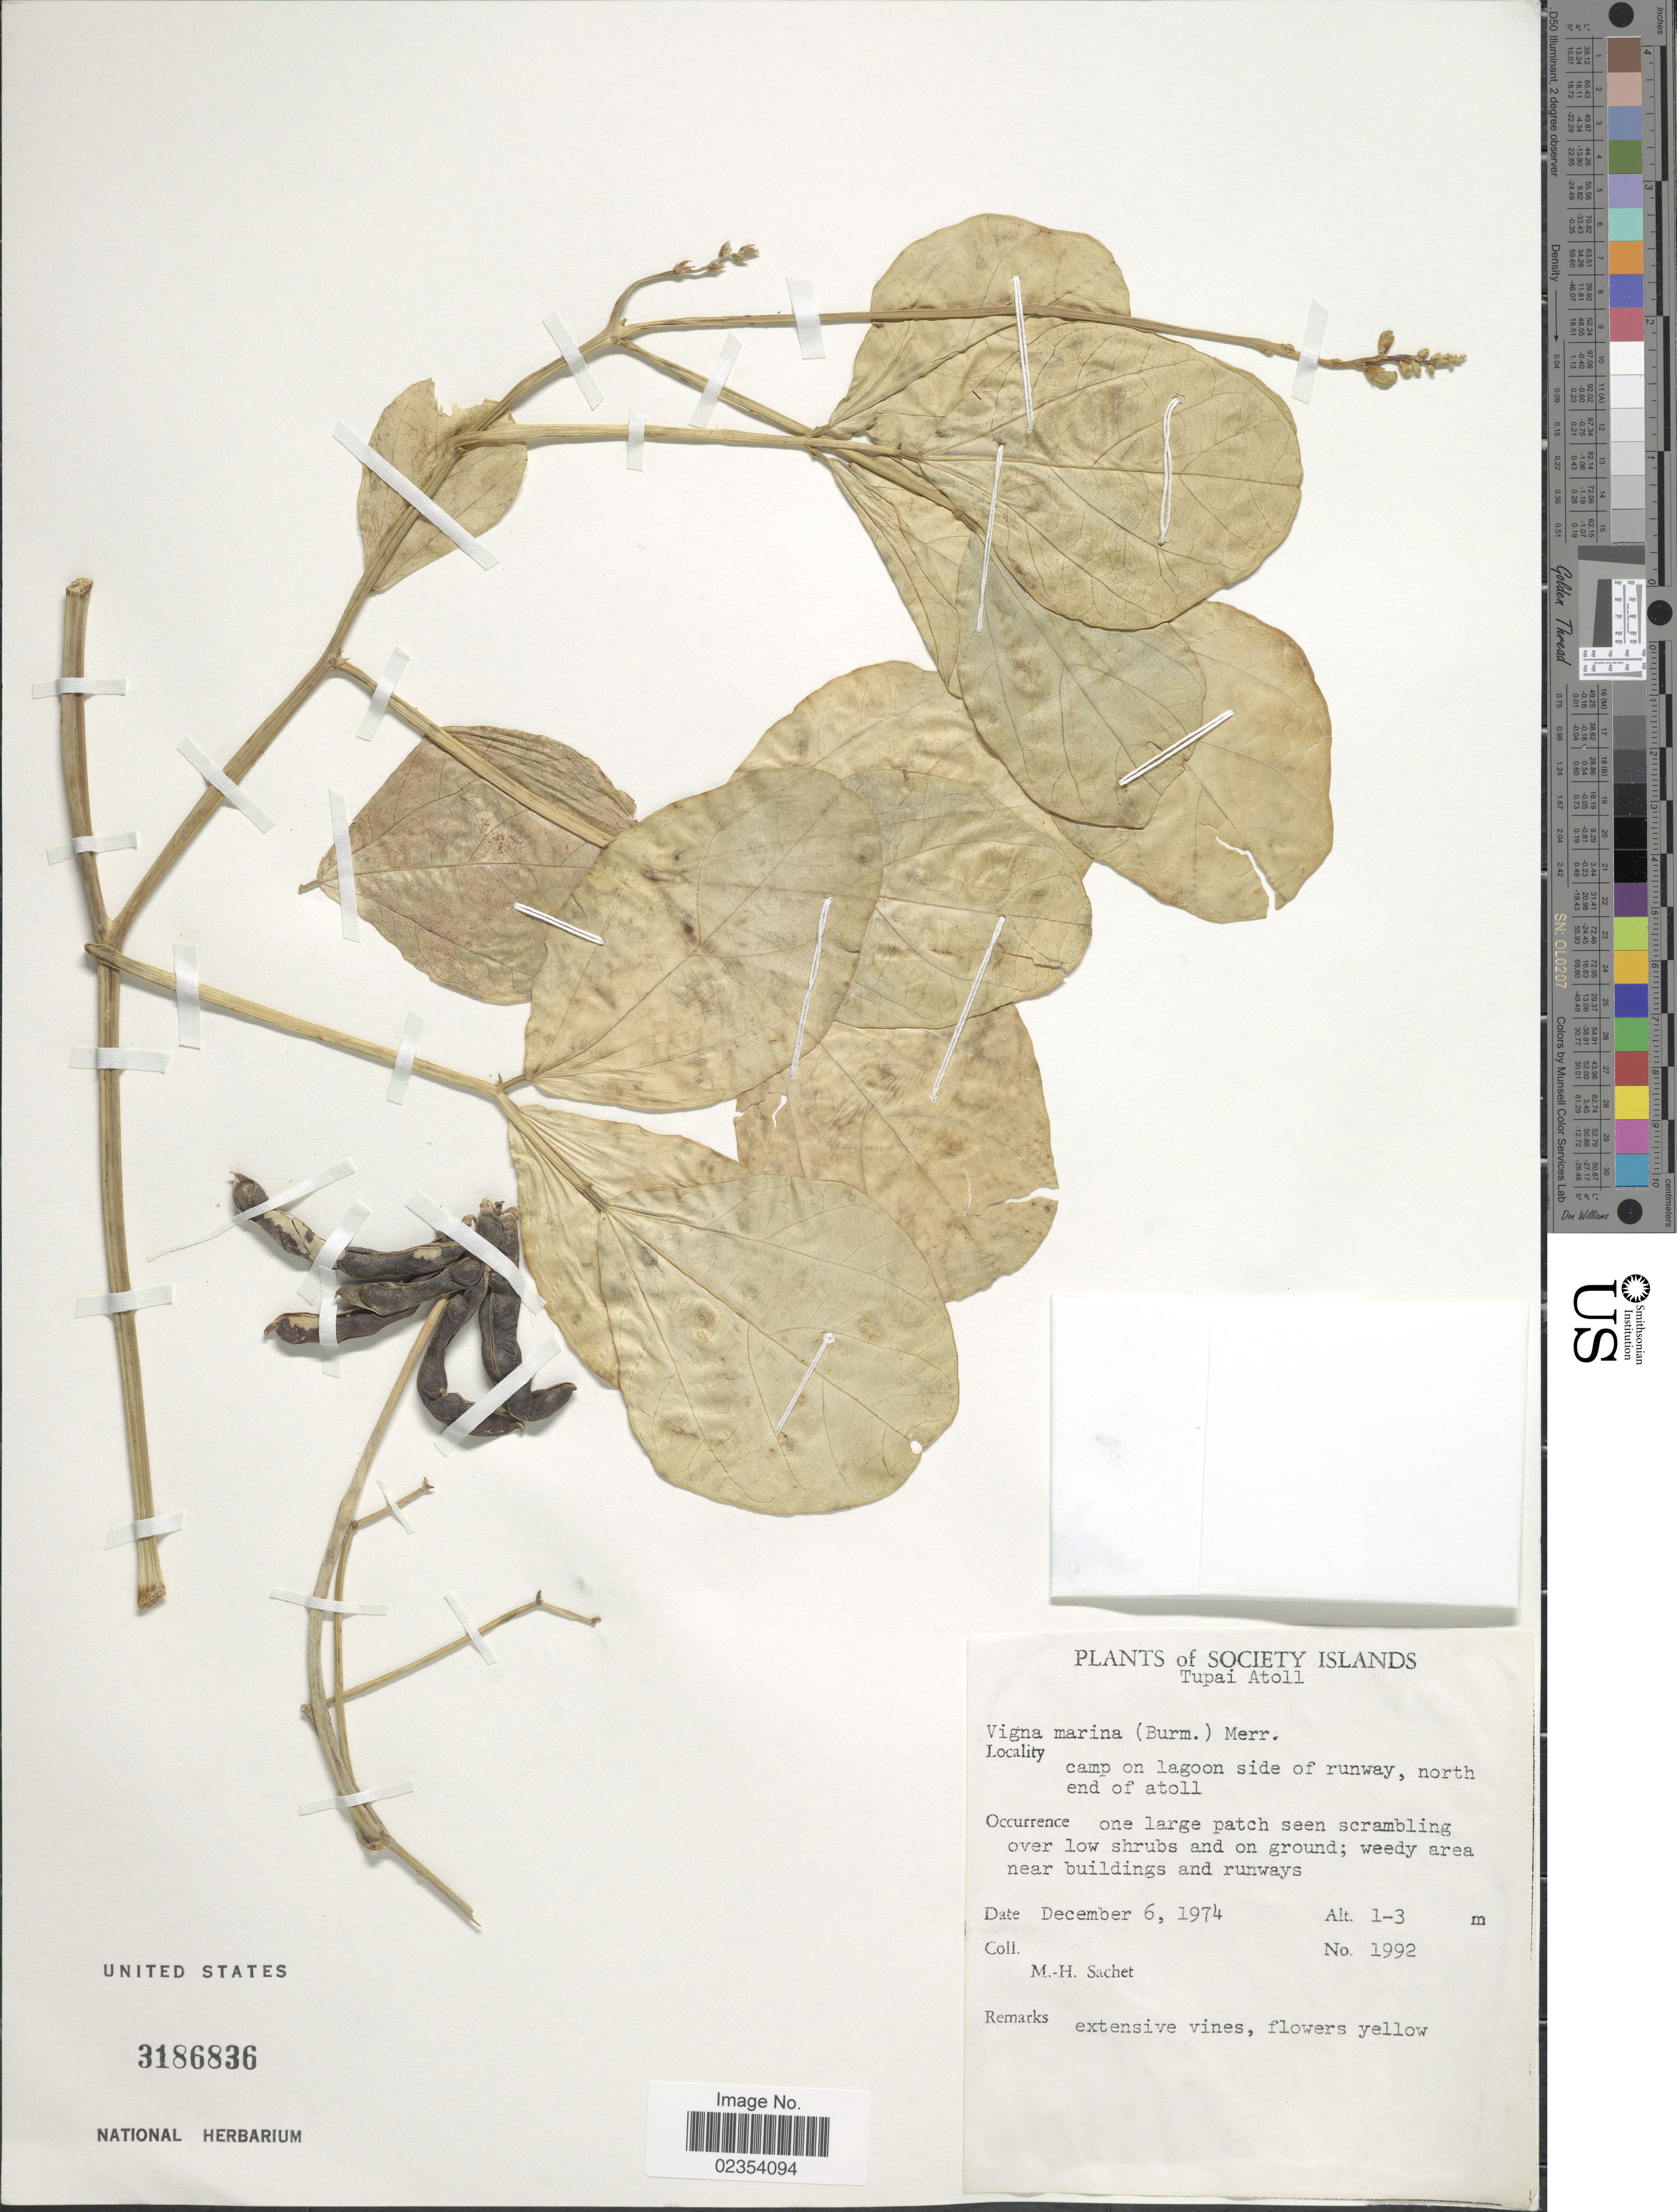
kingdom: Plantae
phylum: Tracheophyta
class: Magnoliopsida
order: Fabales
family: Fabaceae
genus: Vigna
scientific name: Vigna marina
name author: (Burm.) Merr.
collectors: M.-H. Sachet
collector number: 1992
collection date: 1974-12-06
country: French Polynesia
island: Tupai Atoll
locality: Society Islands. Tupai Atoll. Camp on lagoon side of runway, north end of atoll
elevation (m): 1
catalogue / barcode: US 3186836